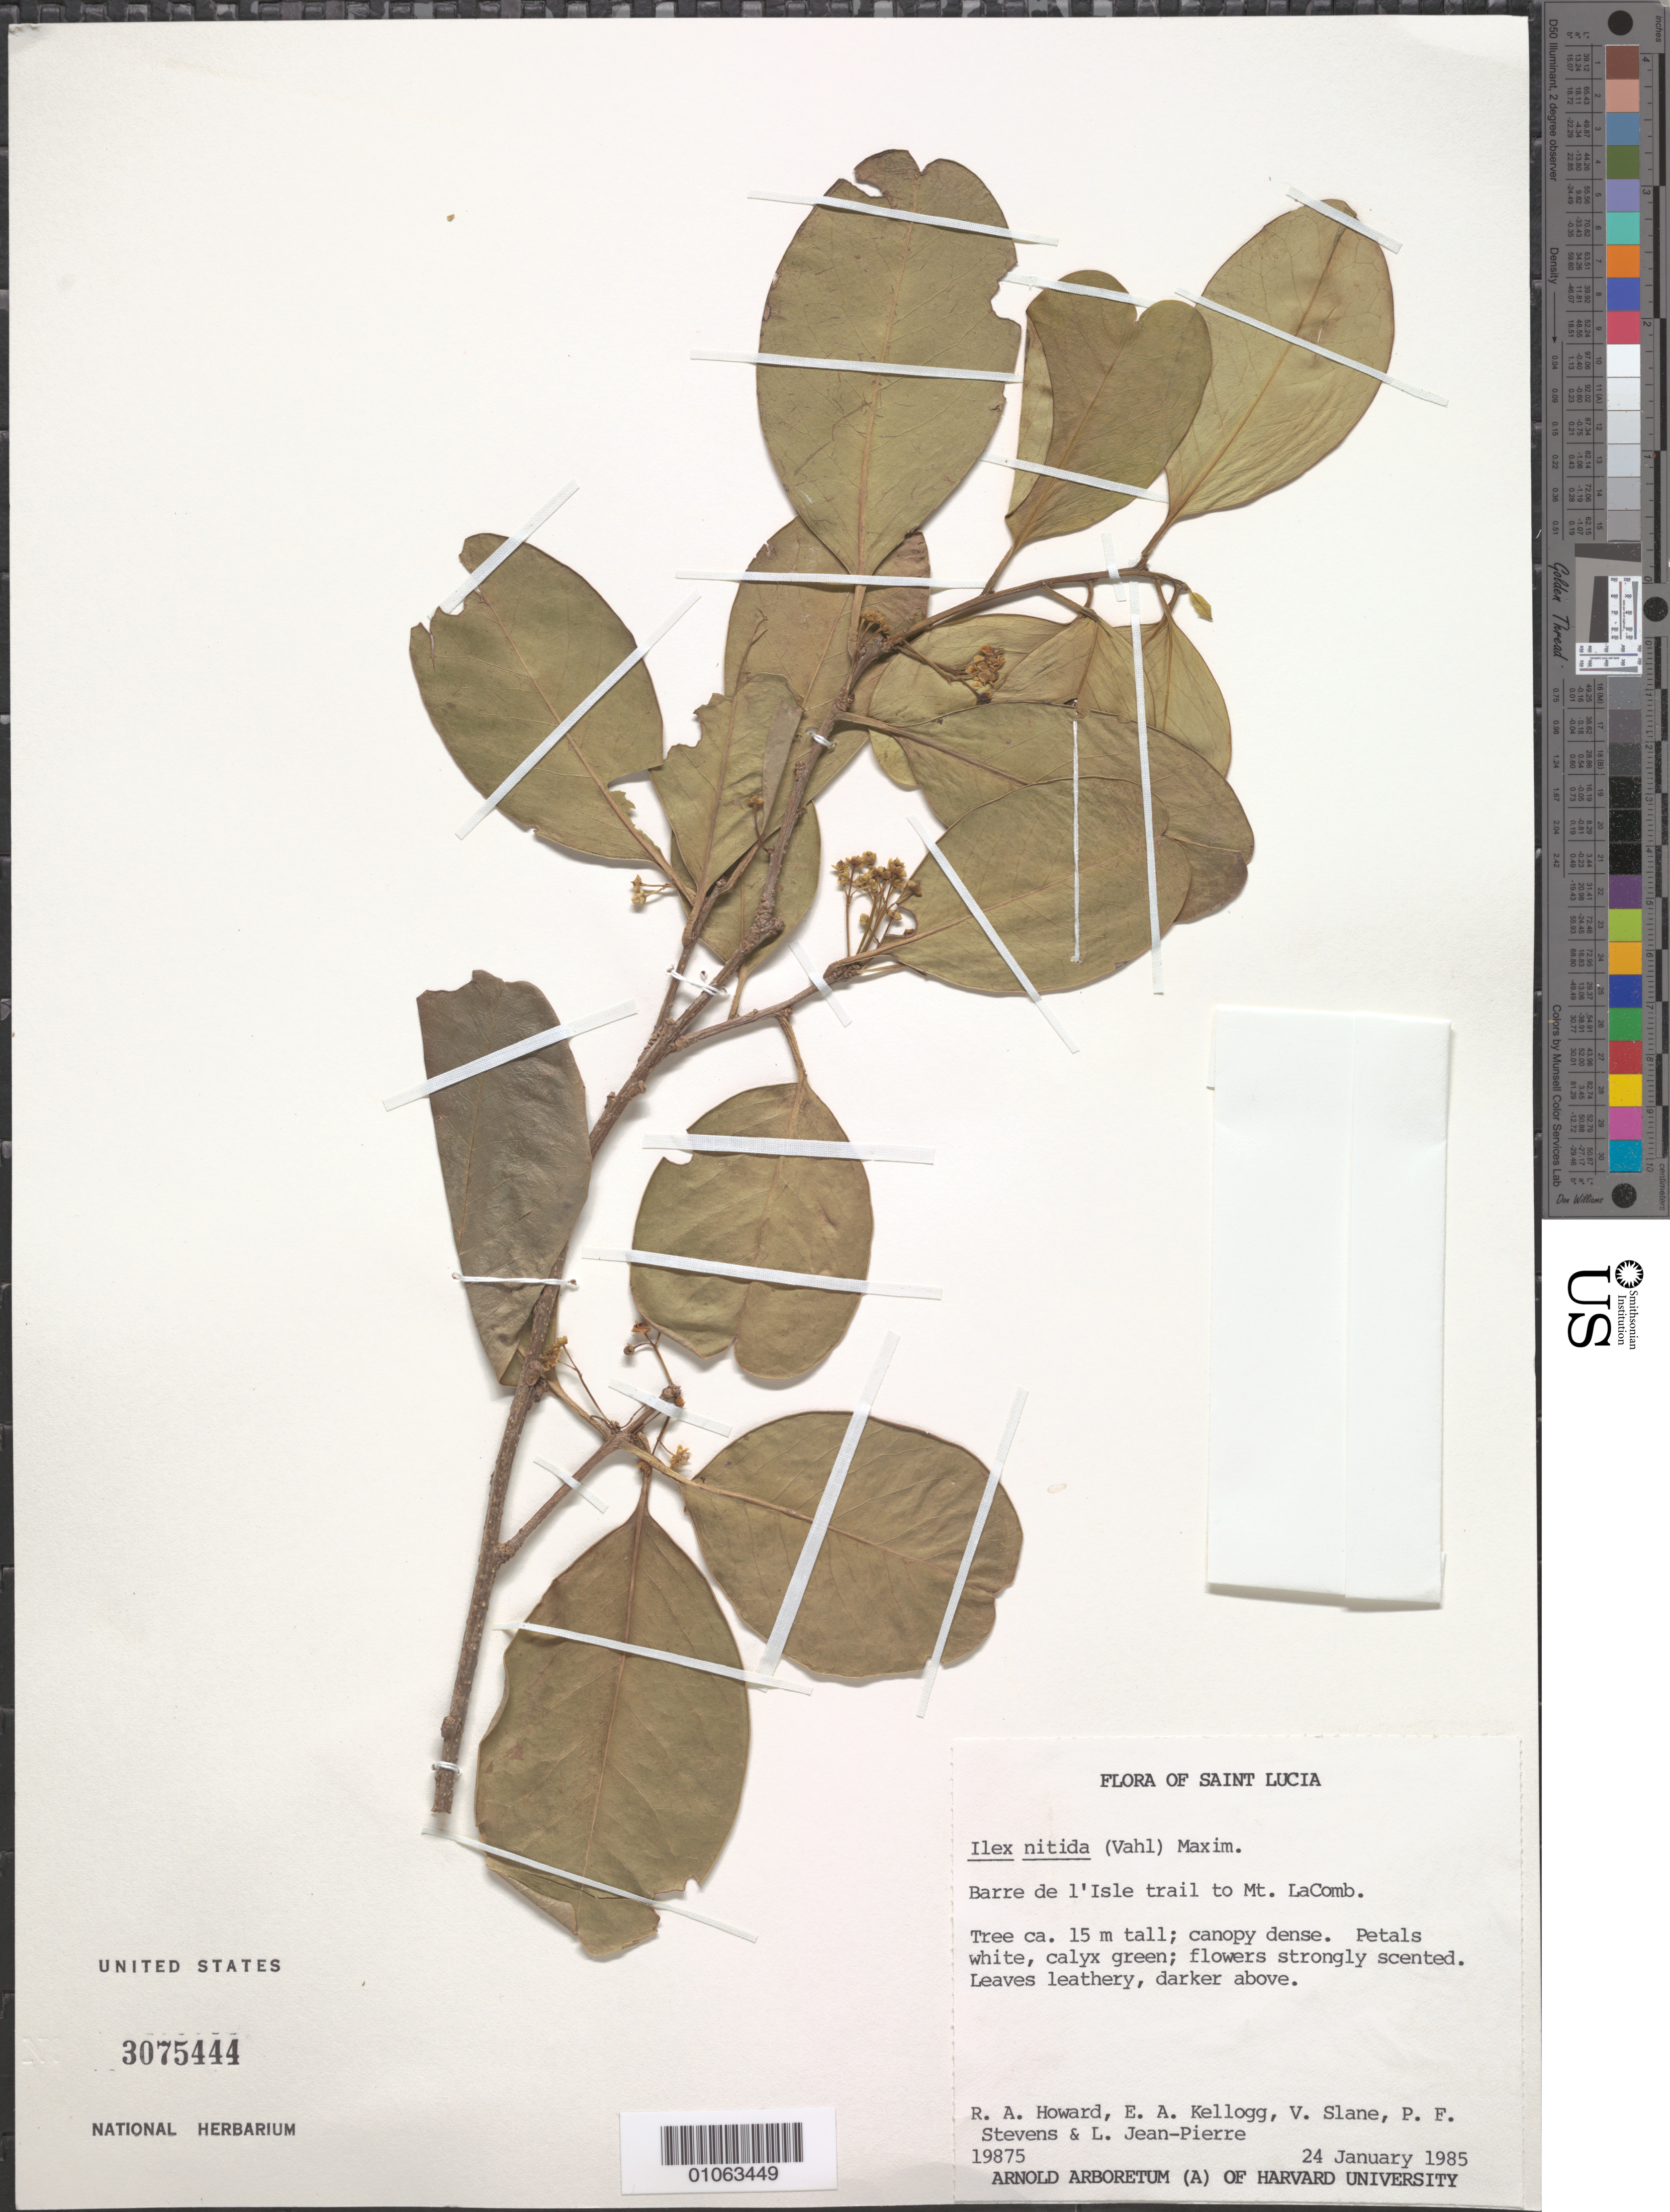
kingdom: Plantae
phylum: Tracheophyta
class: Magnoliopsida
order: Aquifoliales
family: Aquifoliaceae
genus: Ilex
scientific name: Ilex nitida f. nitida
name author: (Vahl) Maxim.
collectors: R. A. Howard, E. A. Kellogg, V. Slane, P. F. Stevens & L. L. Jean-Pierre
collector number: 19875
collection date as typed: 24 Jan 1985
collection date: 1985-01-24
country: St. Lucia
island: St. Lucia I.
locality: Barre de l'isle trail to Mt. LaComb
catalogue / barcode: US 3075444